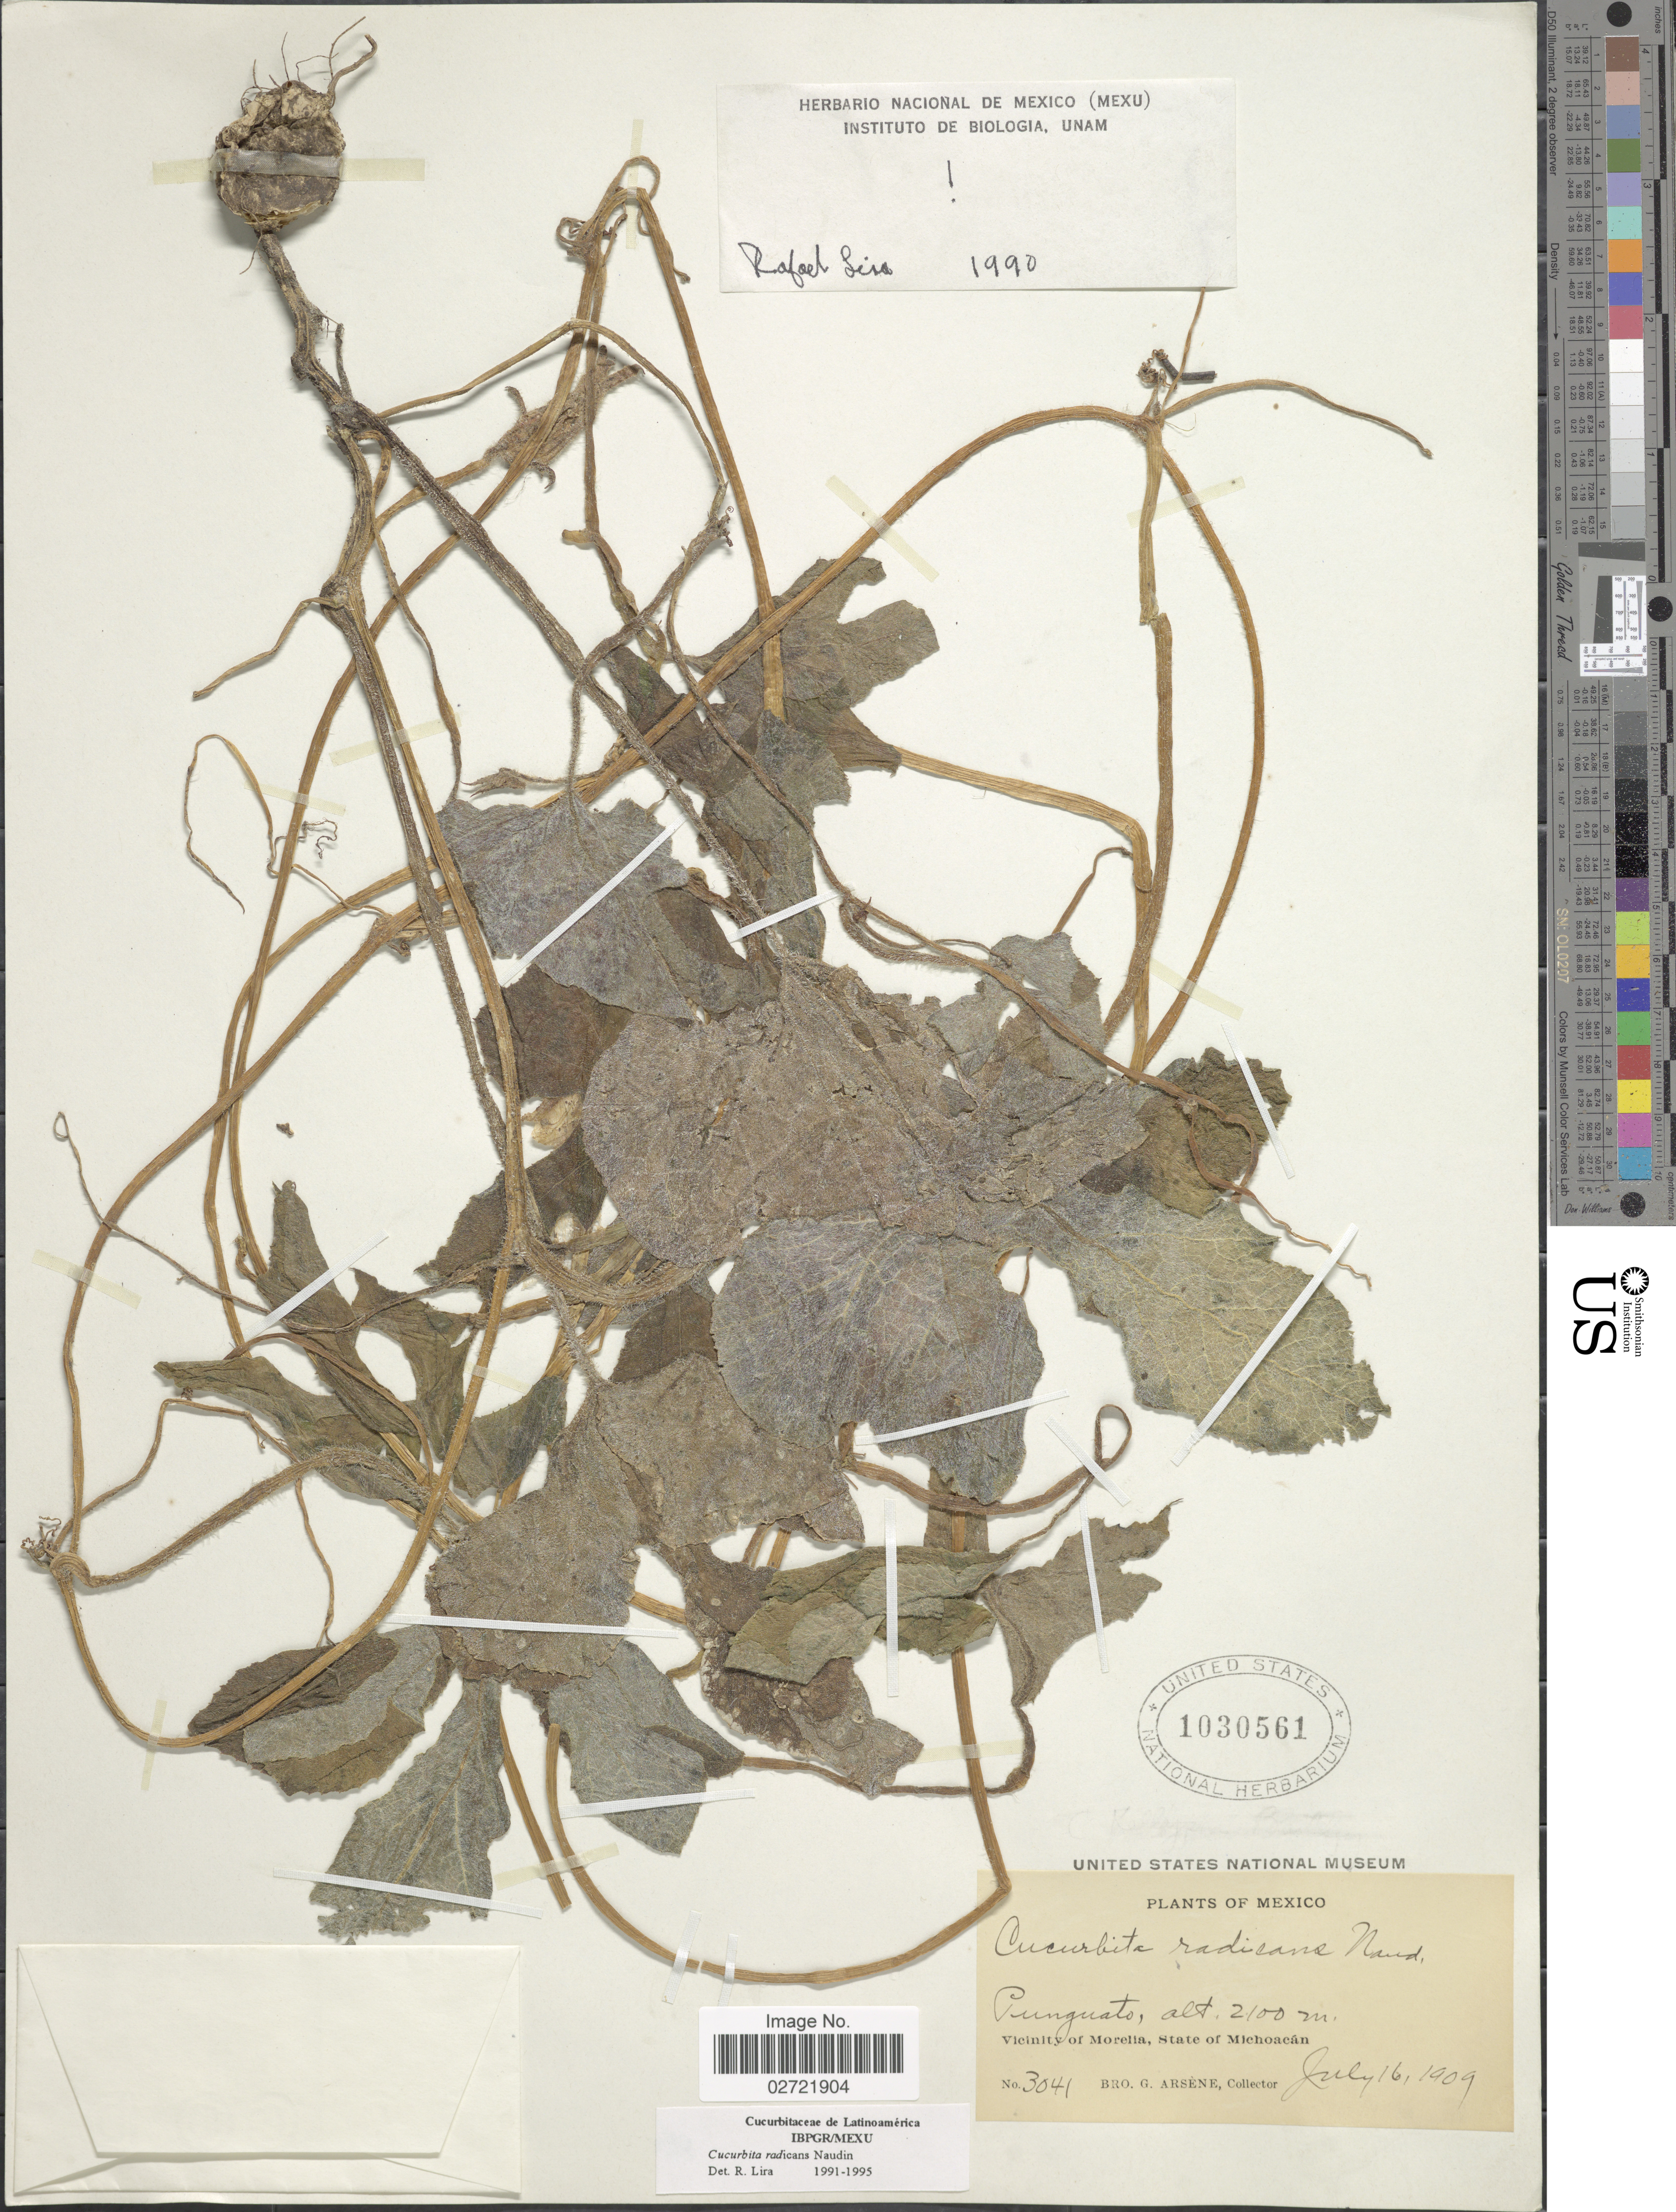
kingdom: Plantae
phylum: Tracheophyta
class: Magnoliopsida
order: Cucurbitales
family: Cucurbitaceae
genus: Cucurbita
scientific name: Cucurbita radicans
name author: Naudin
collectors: Bro. G. Arsène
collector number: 3041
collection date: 1909-07-16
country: Mexico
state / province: Michoacán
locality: Punguato, Vicinity of Moreila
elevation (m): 2100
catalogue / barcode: US 1030561